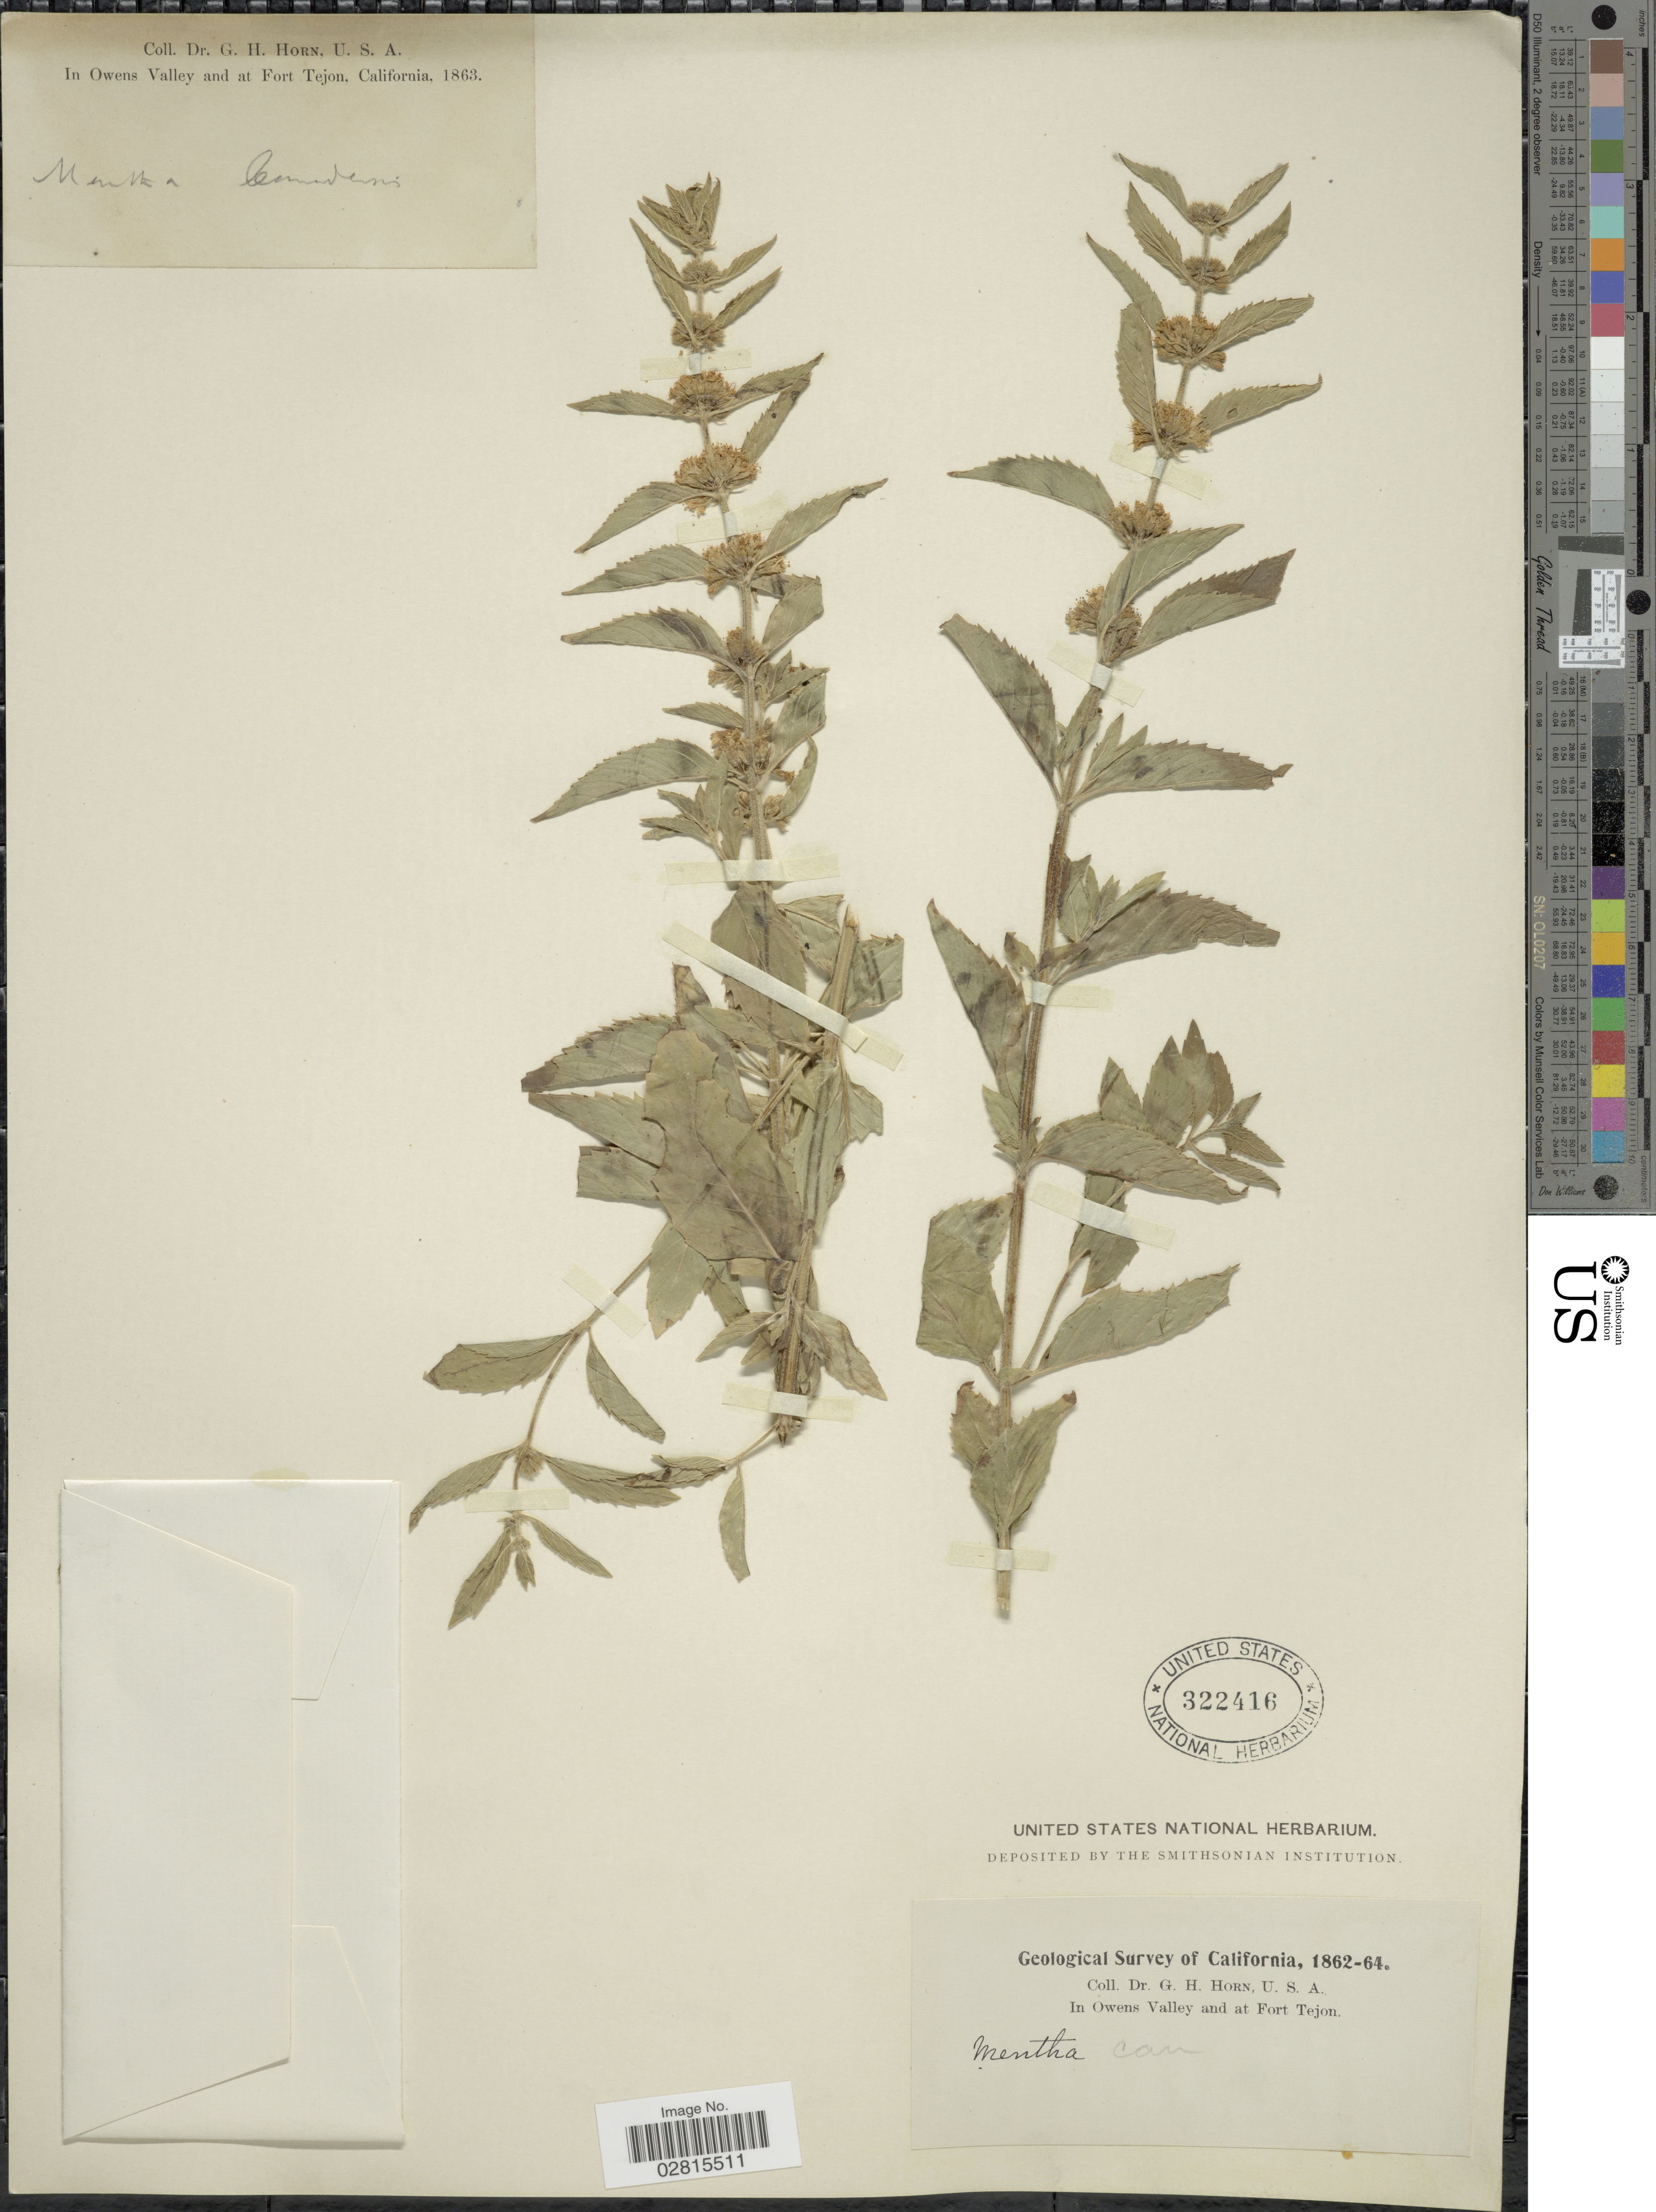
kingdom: Plantae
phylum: Tracheophyta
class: Magnoliopsida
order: Lamiales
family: Lamiaceae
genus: Mentha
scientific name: Mentha canadensis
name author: L.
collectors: G. Horn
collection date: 1863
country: United States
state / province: California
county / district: Kern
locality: In Owens Valley and at Fort Tejon.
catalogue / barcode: US 322416